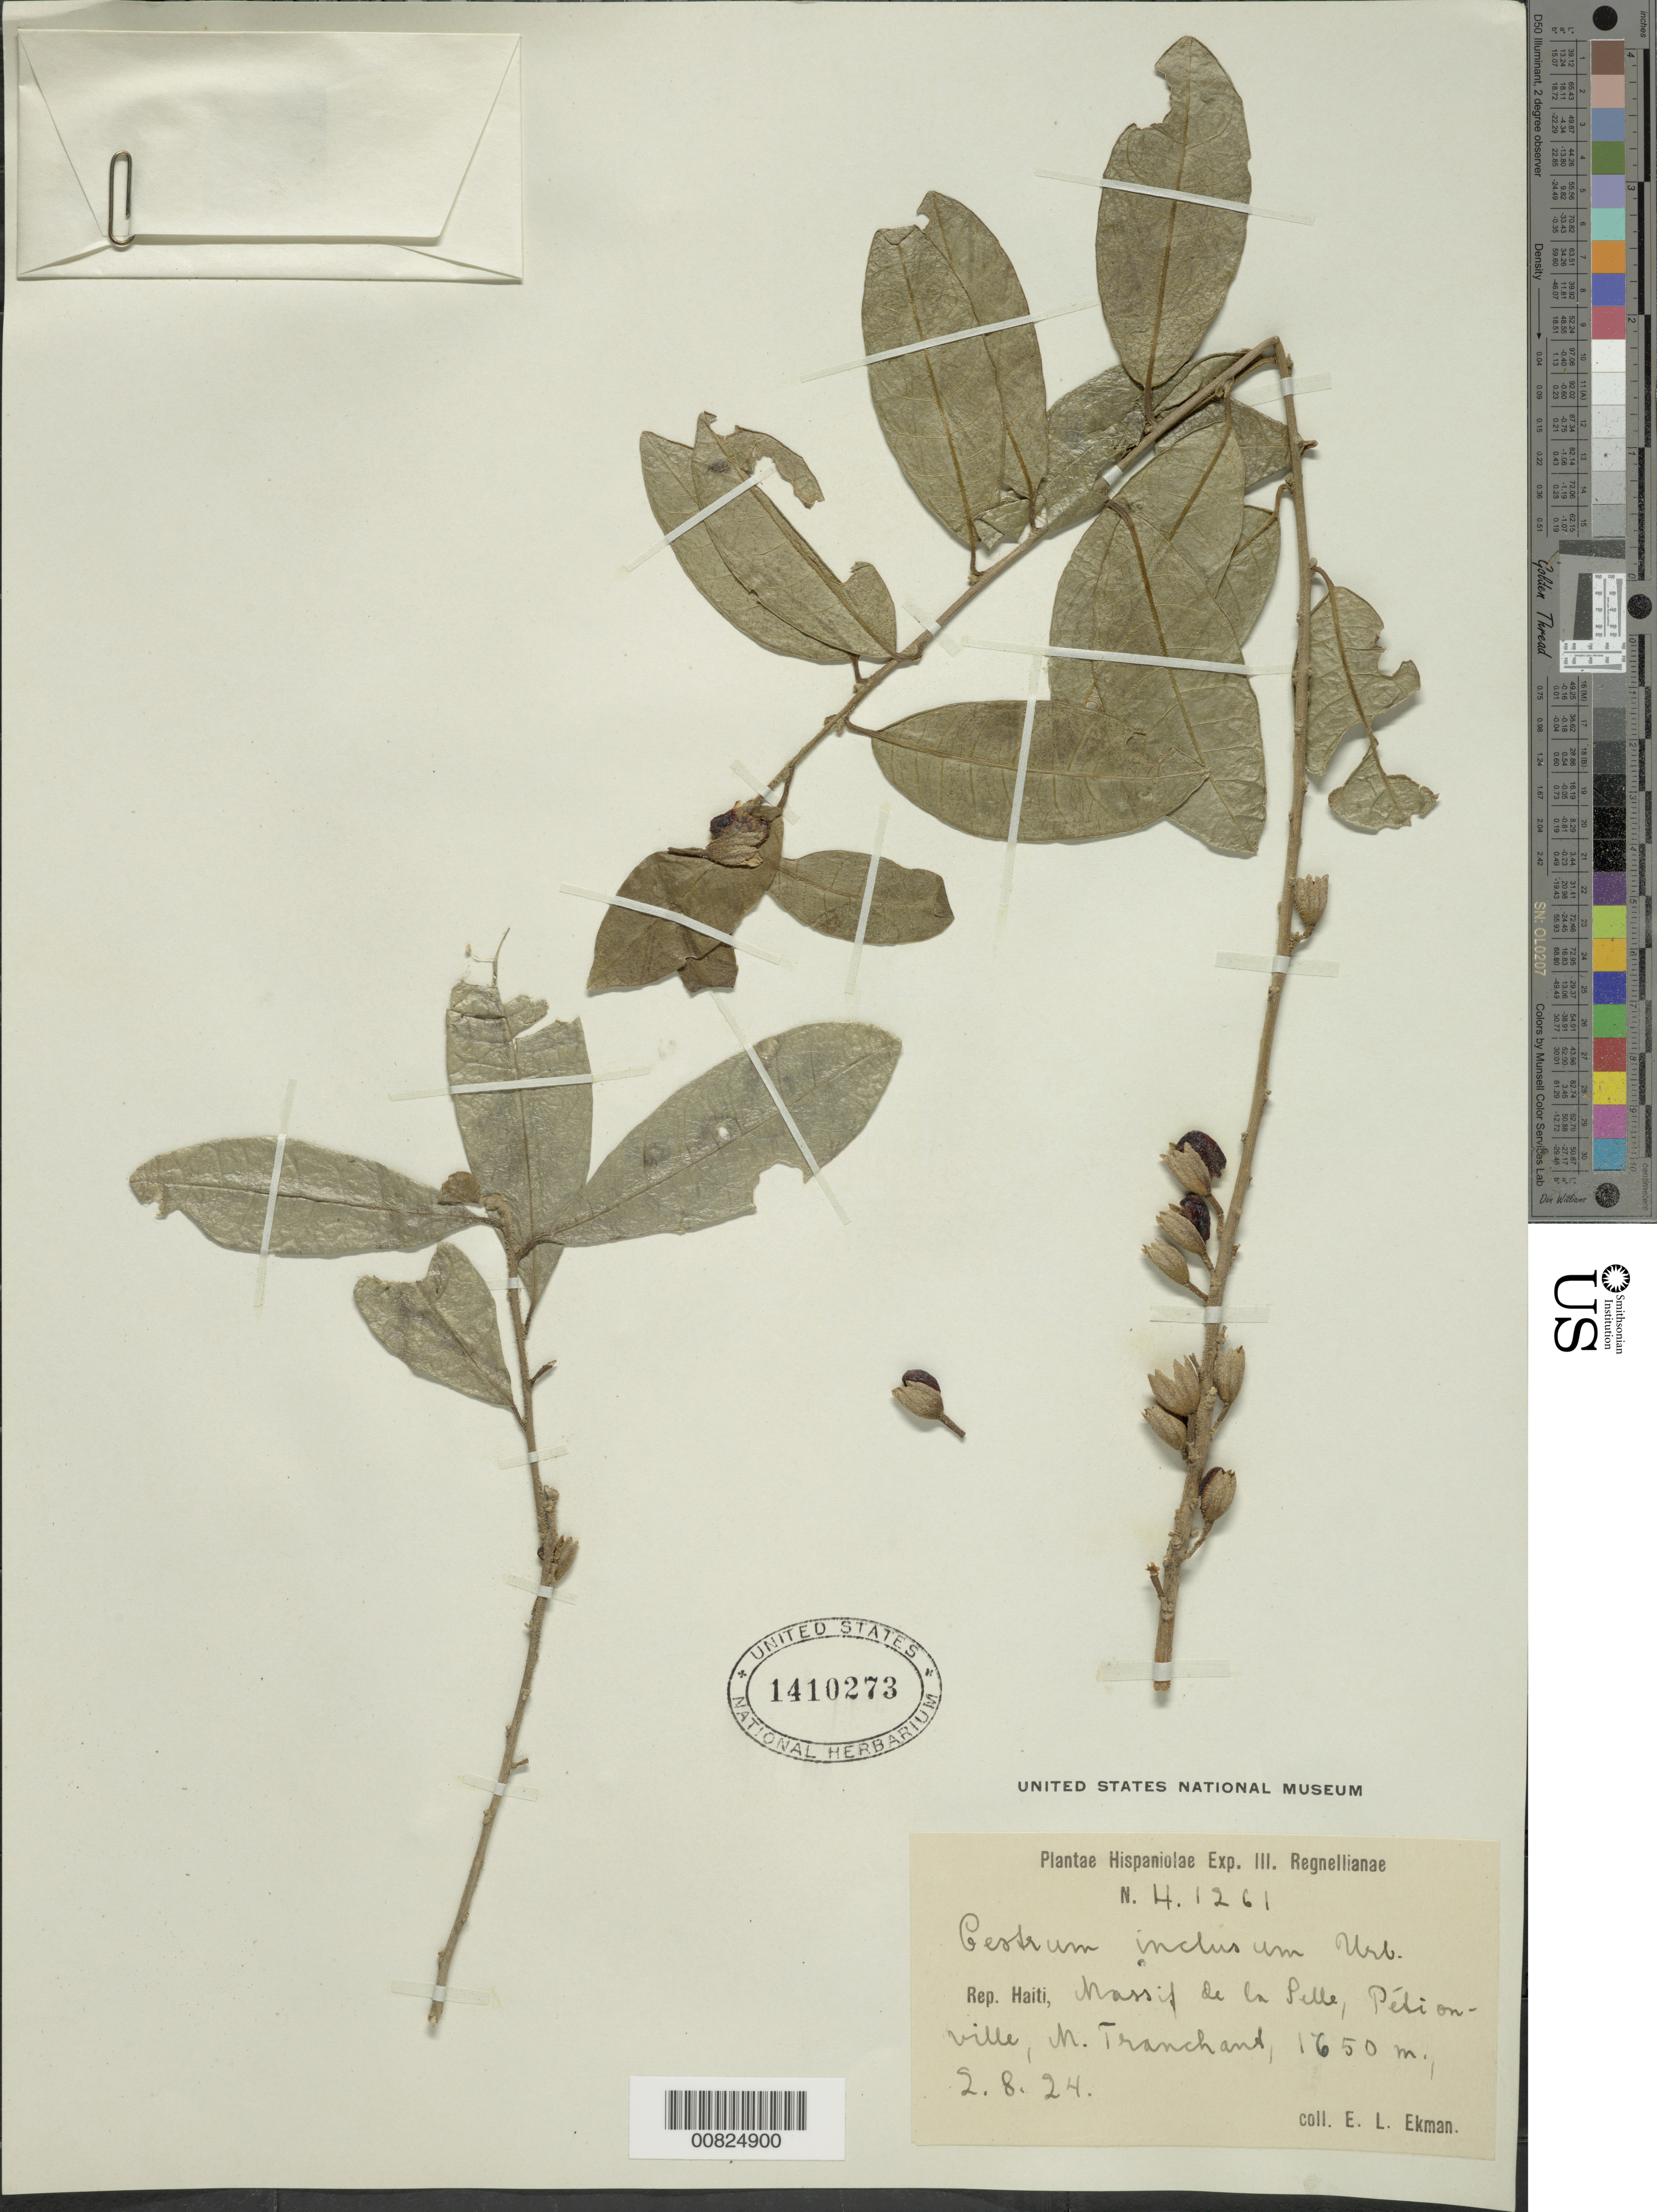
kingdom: Plantae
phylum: Tracheophyta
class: Magnoliopsida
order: Solanales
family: Solanaceae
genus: Cestrum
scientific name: Cestrum inclusum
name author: Urb.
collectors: E. L. Ekman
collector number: H 1261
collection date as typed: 02 Aug 1924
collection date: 1924-08-02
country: Haiti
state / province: Ouest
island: Hispaniola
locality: Massif de la Selle, Pétionville, M. Tranchant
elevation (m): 1650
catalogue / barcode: US 1410273